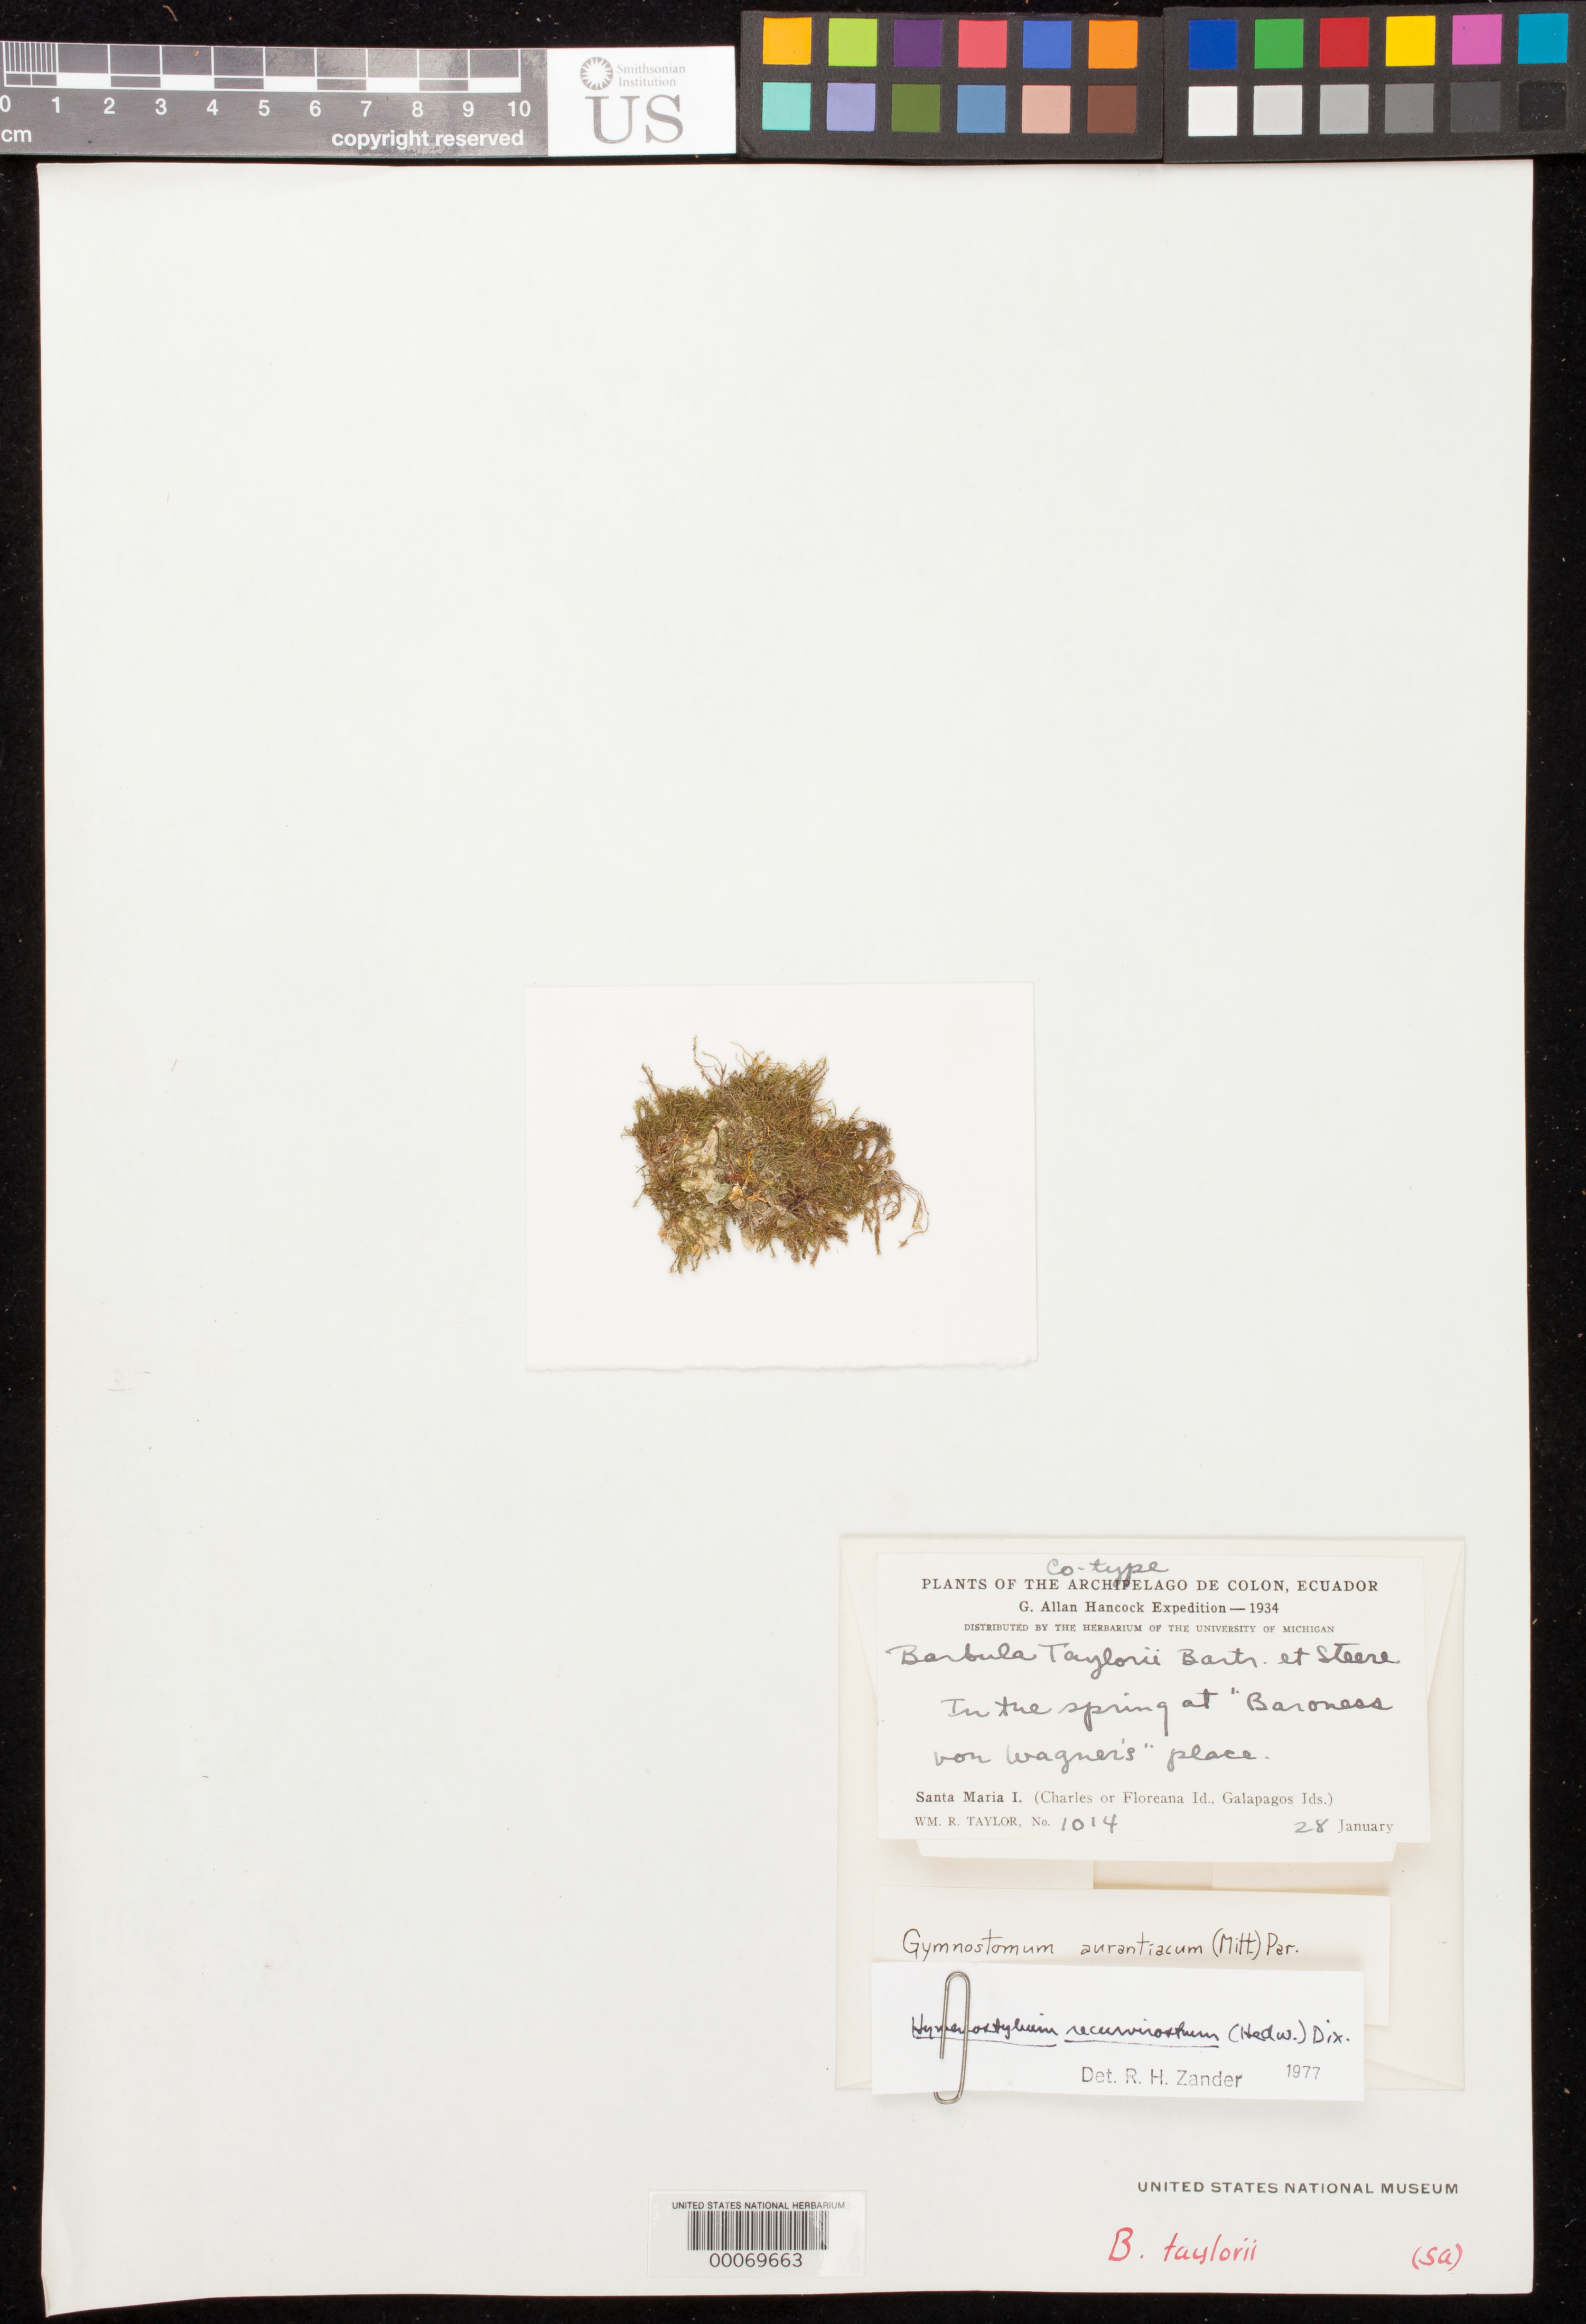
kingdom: Plantae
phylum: Bryophyta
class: Bryopsida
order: Pottiales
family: Pottiaceae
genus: Barbula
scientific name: Barbula taylorii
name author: E.B. Bartram & Steere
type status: Holotype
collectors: W. R. Taylor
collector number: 1014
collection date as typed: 28 Jan 1934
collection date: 1934-01-28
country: Ecuador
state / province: Colón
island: Floreana [Charles, Santa Maria]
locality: Baroness von Wagner's